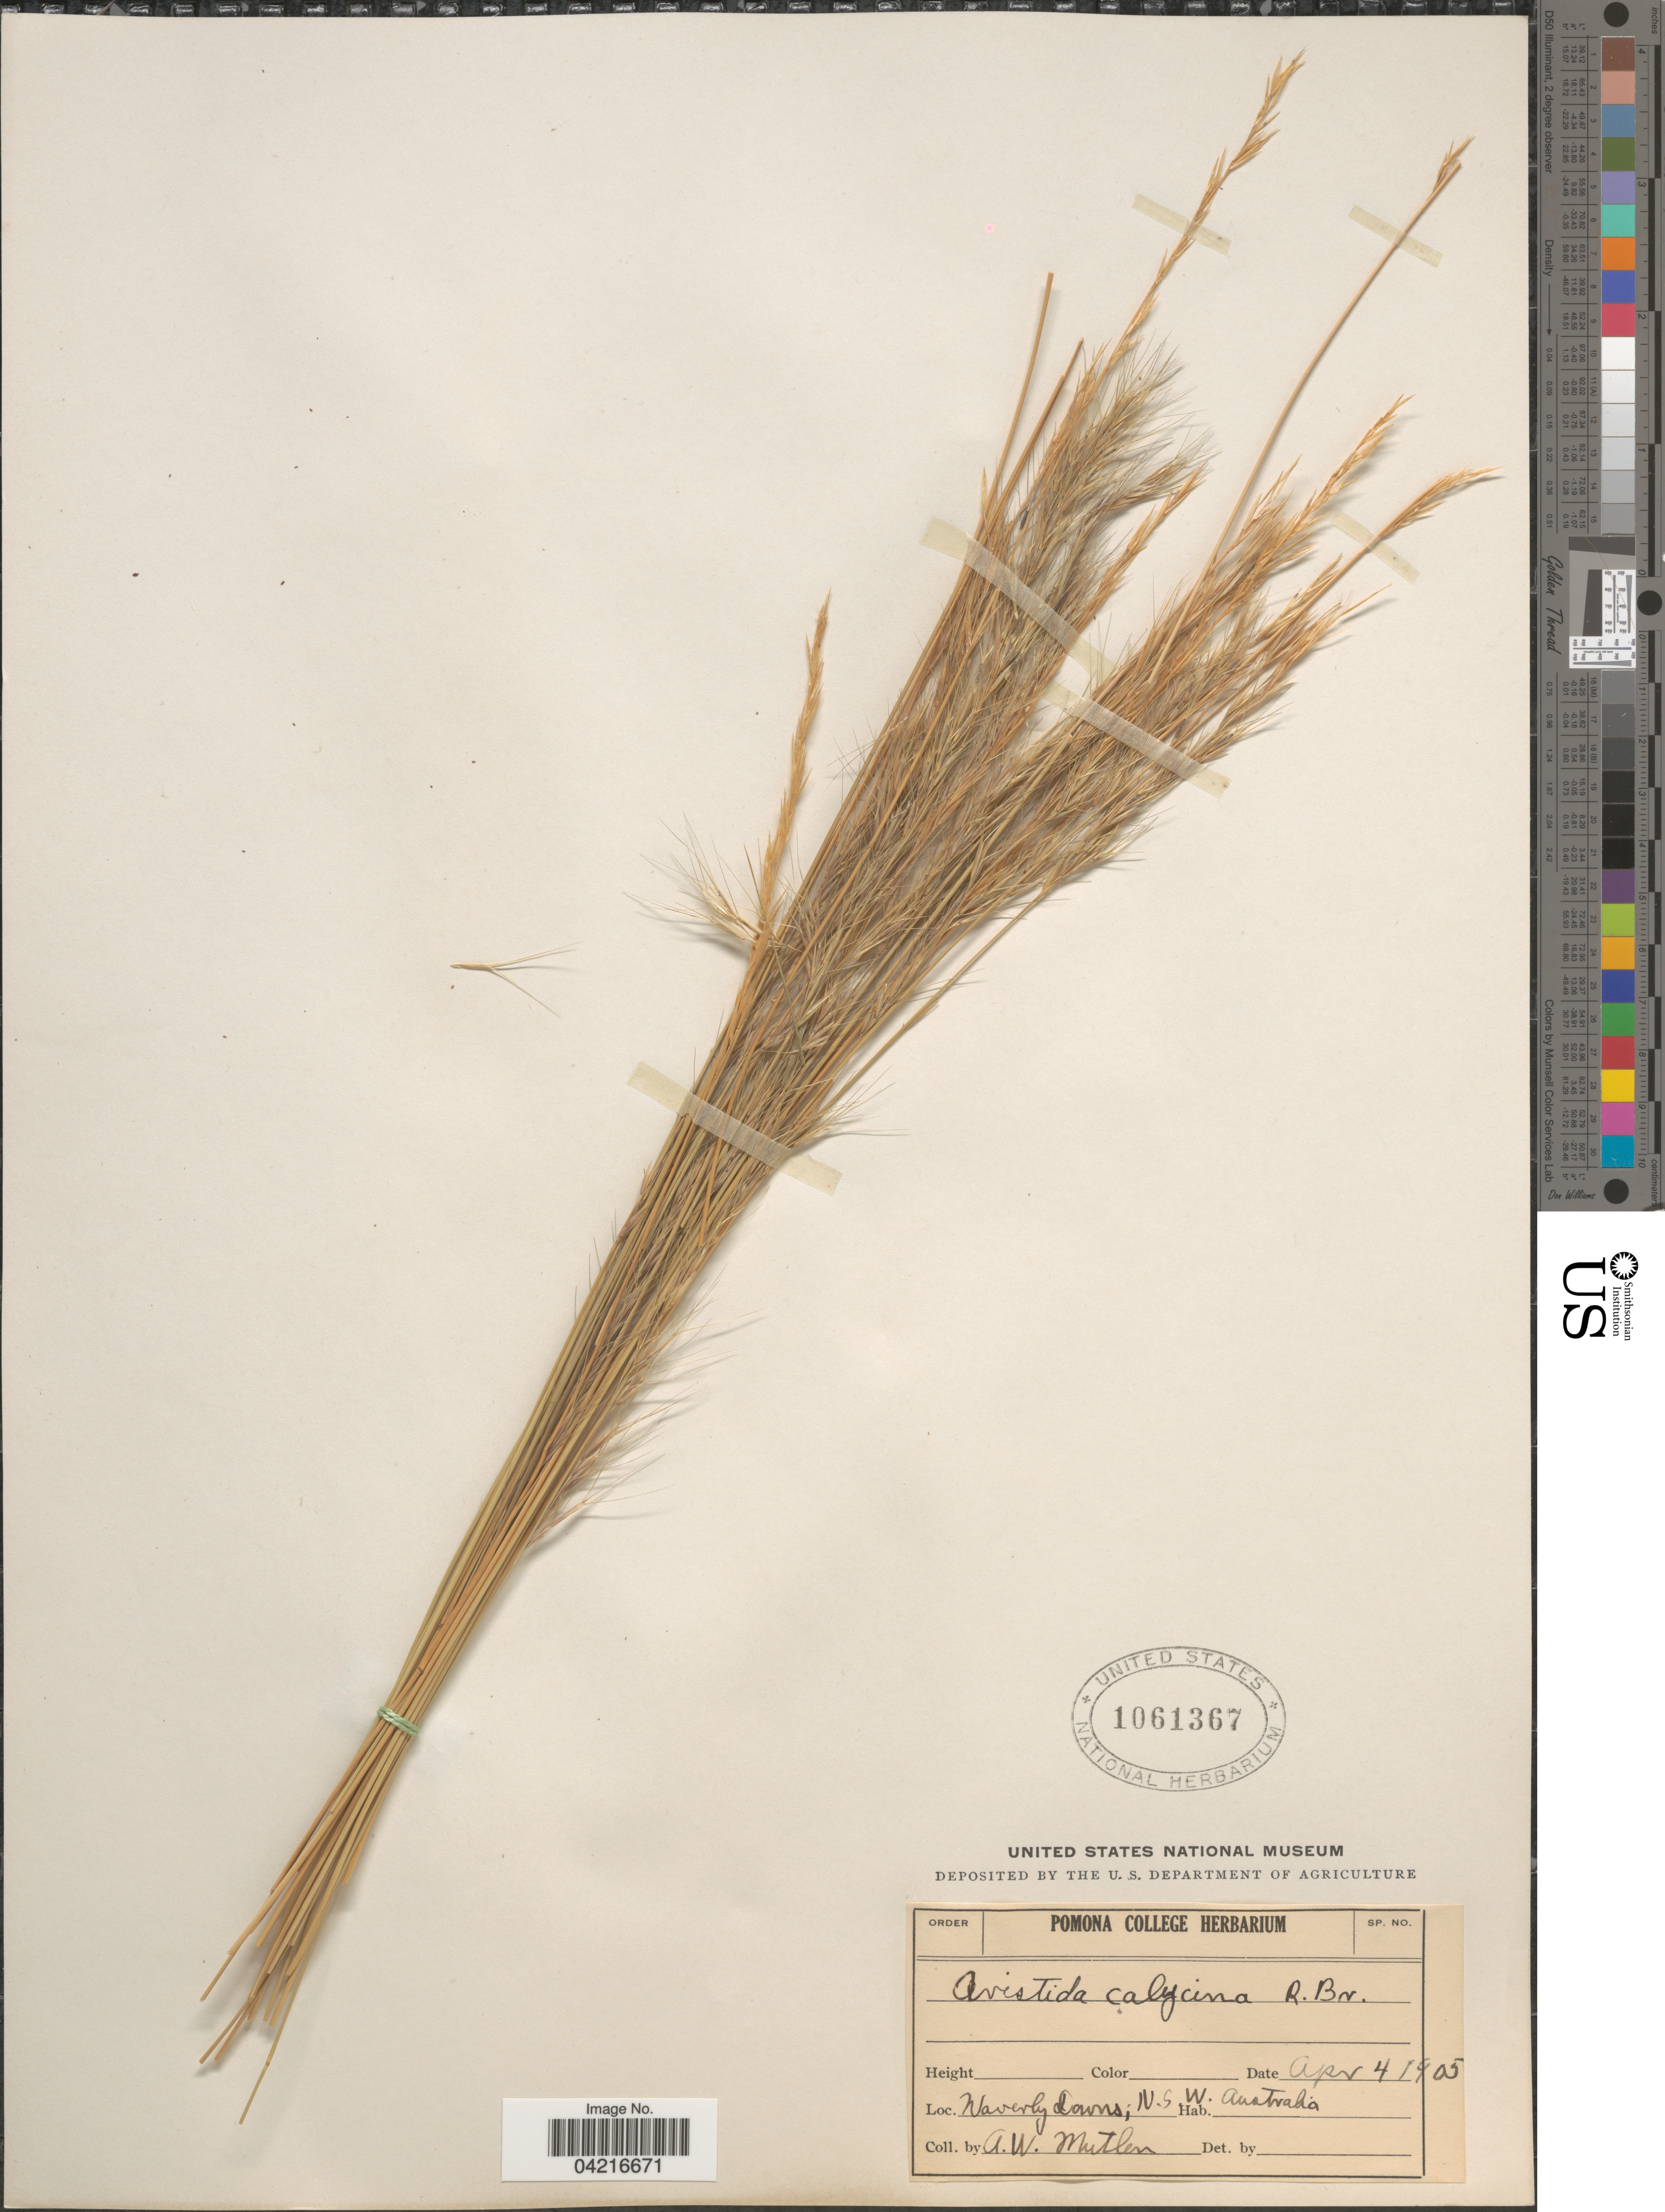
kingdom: Plantae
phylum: Tracheophyta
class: Liliopsida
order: Poales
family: Poaceae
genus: Aristida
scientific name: Aristida calycina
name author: R. Br.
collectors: A. Mutlen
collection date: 1905-04-04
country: Australia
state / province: New South Wales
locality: Waverly Downs.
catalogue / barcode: US 1061367